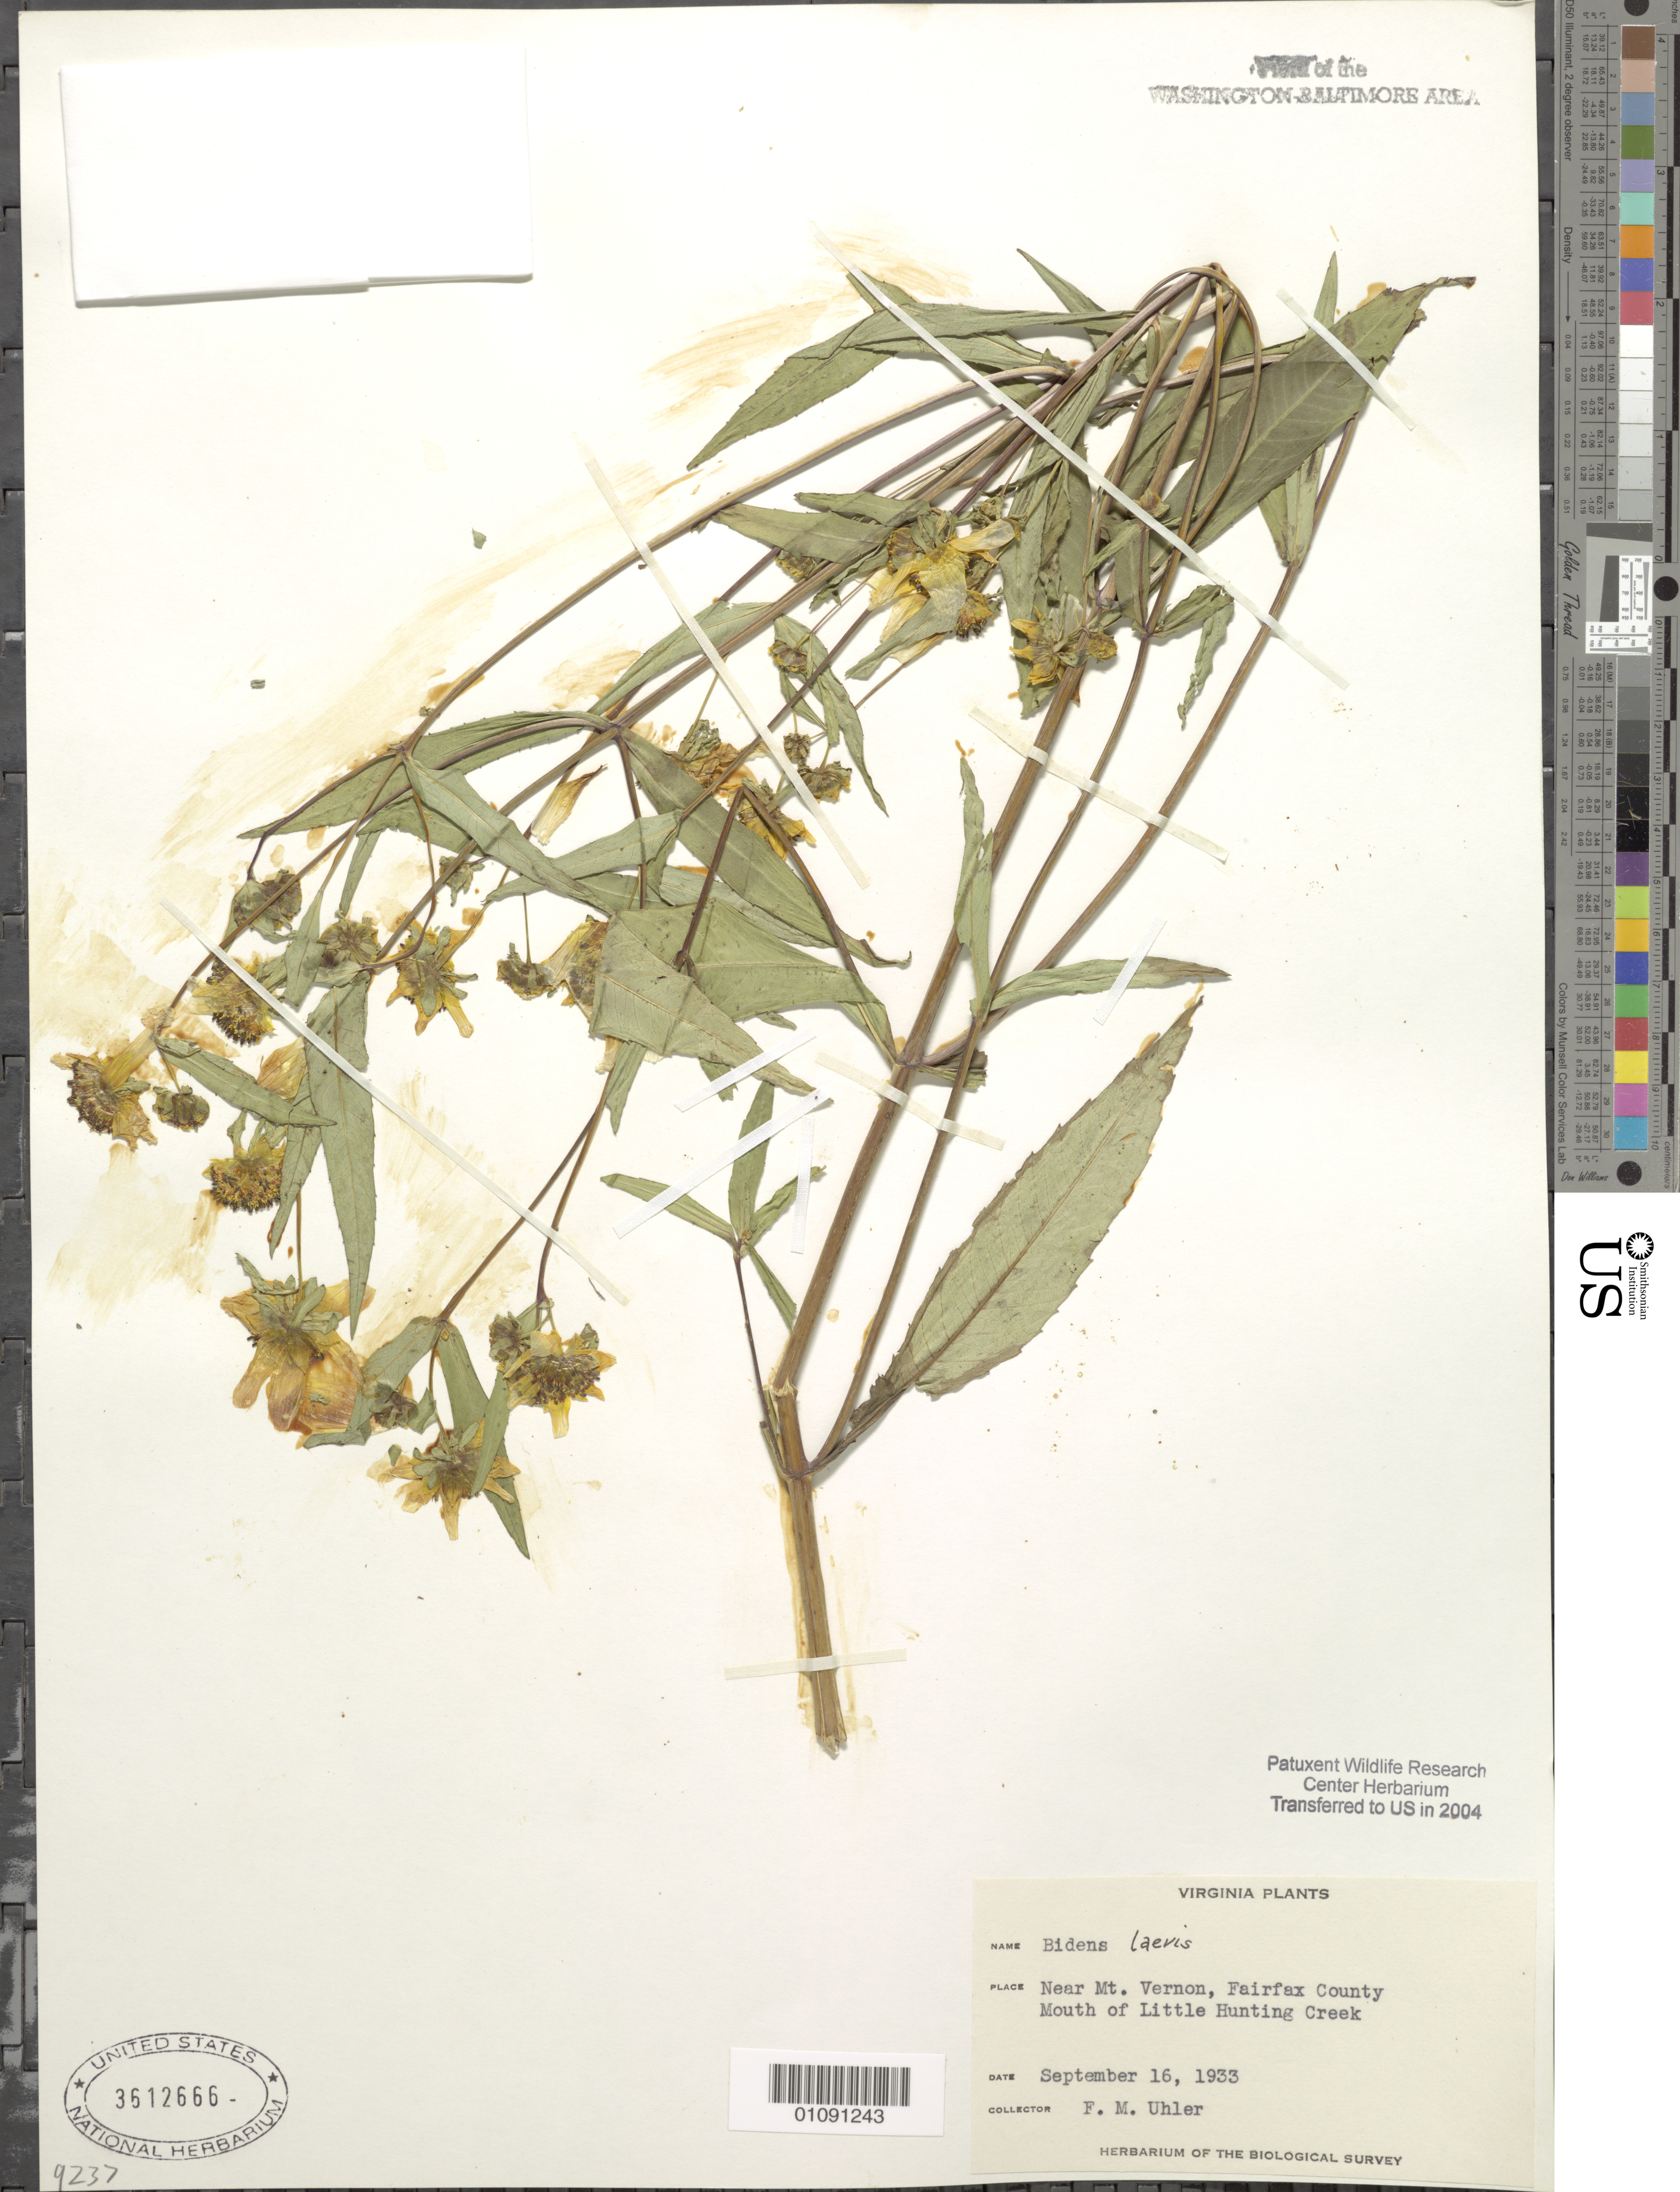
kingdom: Plantae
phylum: Tracheophyta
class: Magnoliopsida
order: Asterales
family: Asteraceae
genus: Bidens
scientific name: Bidens laevis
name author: (L.) Britton, Stearns & Poggenb.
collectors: F. M. Uhler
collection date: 1933-09-16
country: United States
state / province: Virginia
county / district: Fairfax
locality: Near Mt. Vernon. Mouth of Little Hunting Creek.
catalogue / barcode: US 3612666